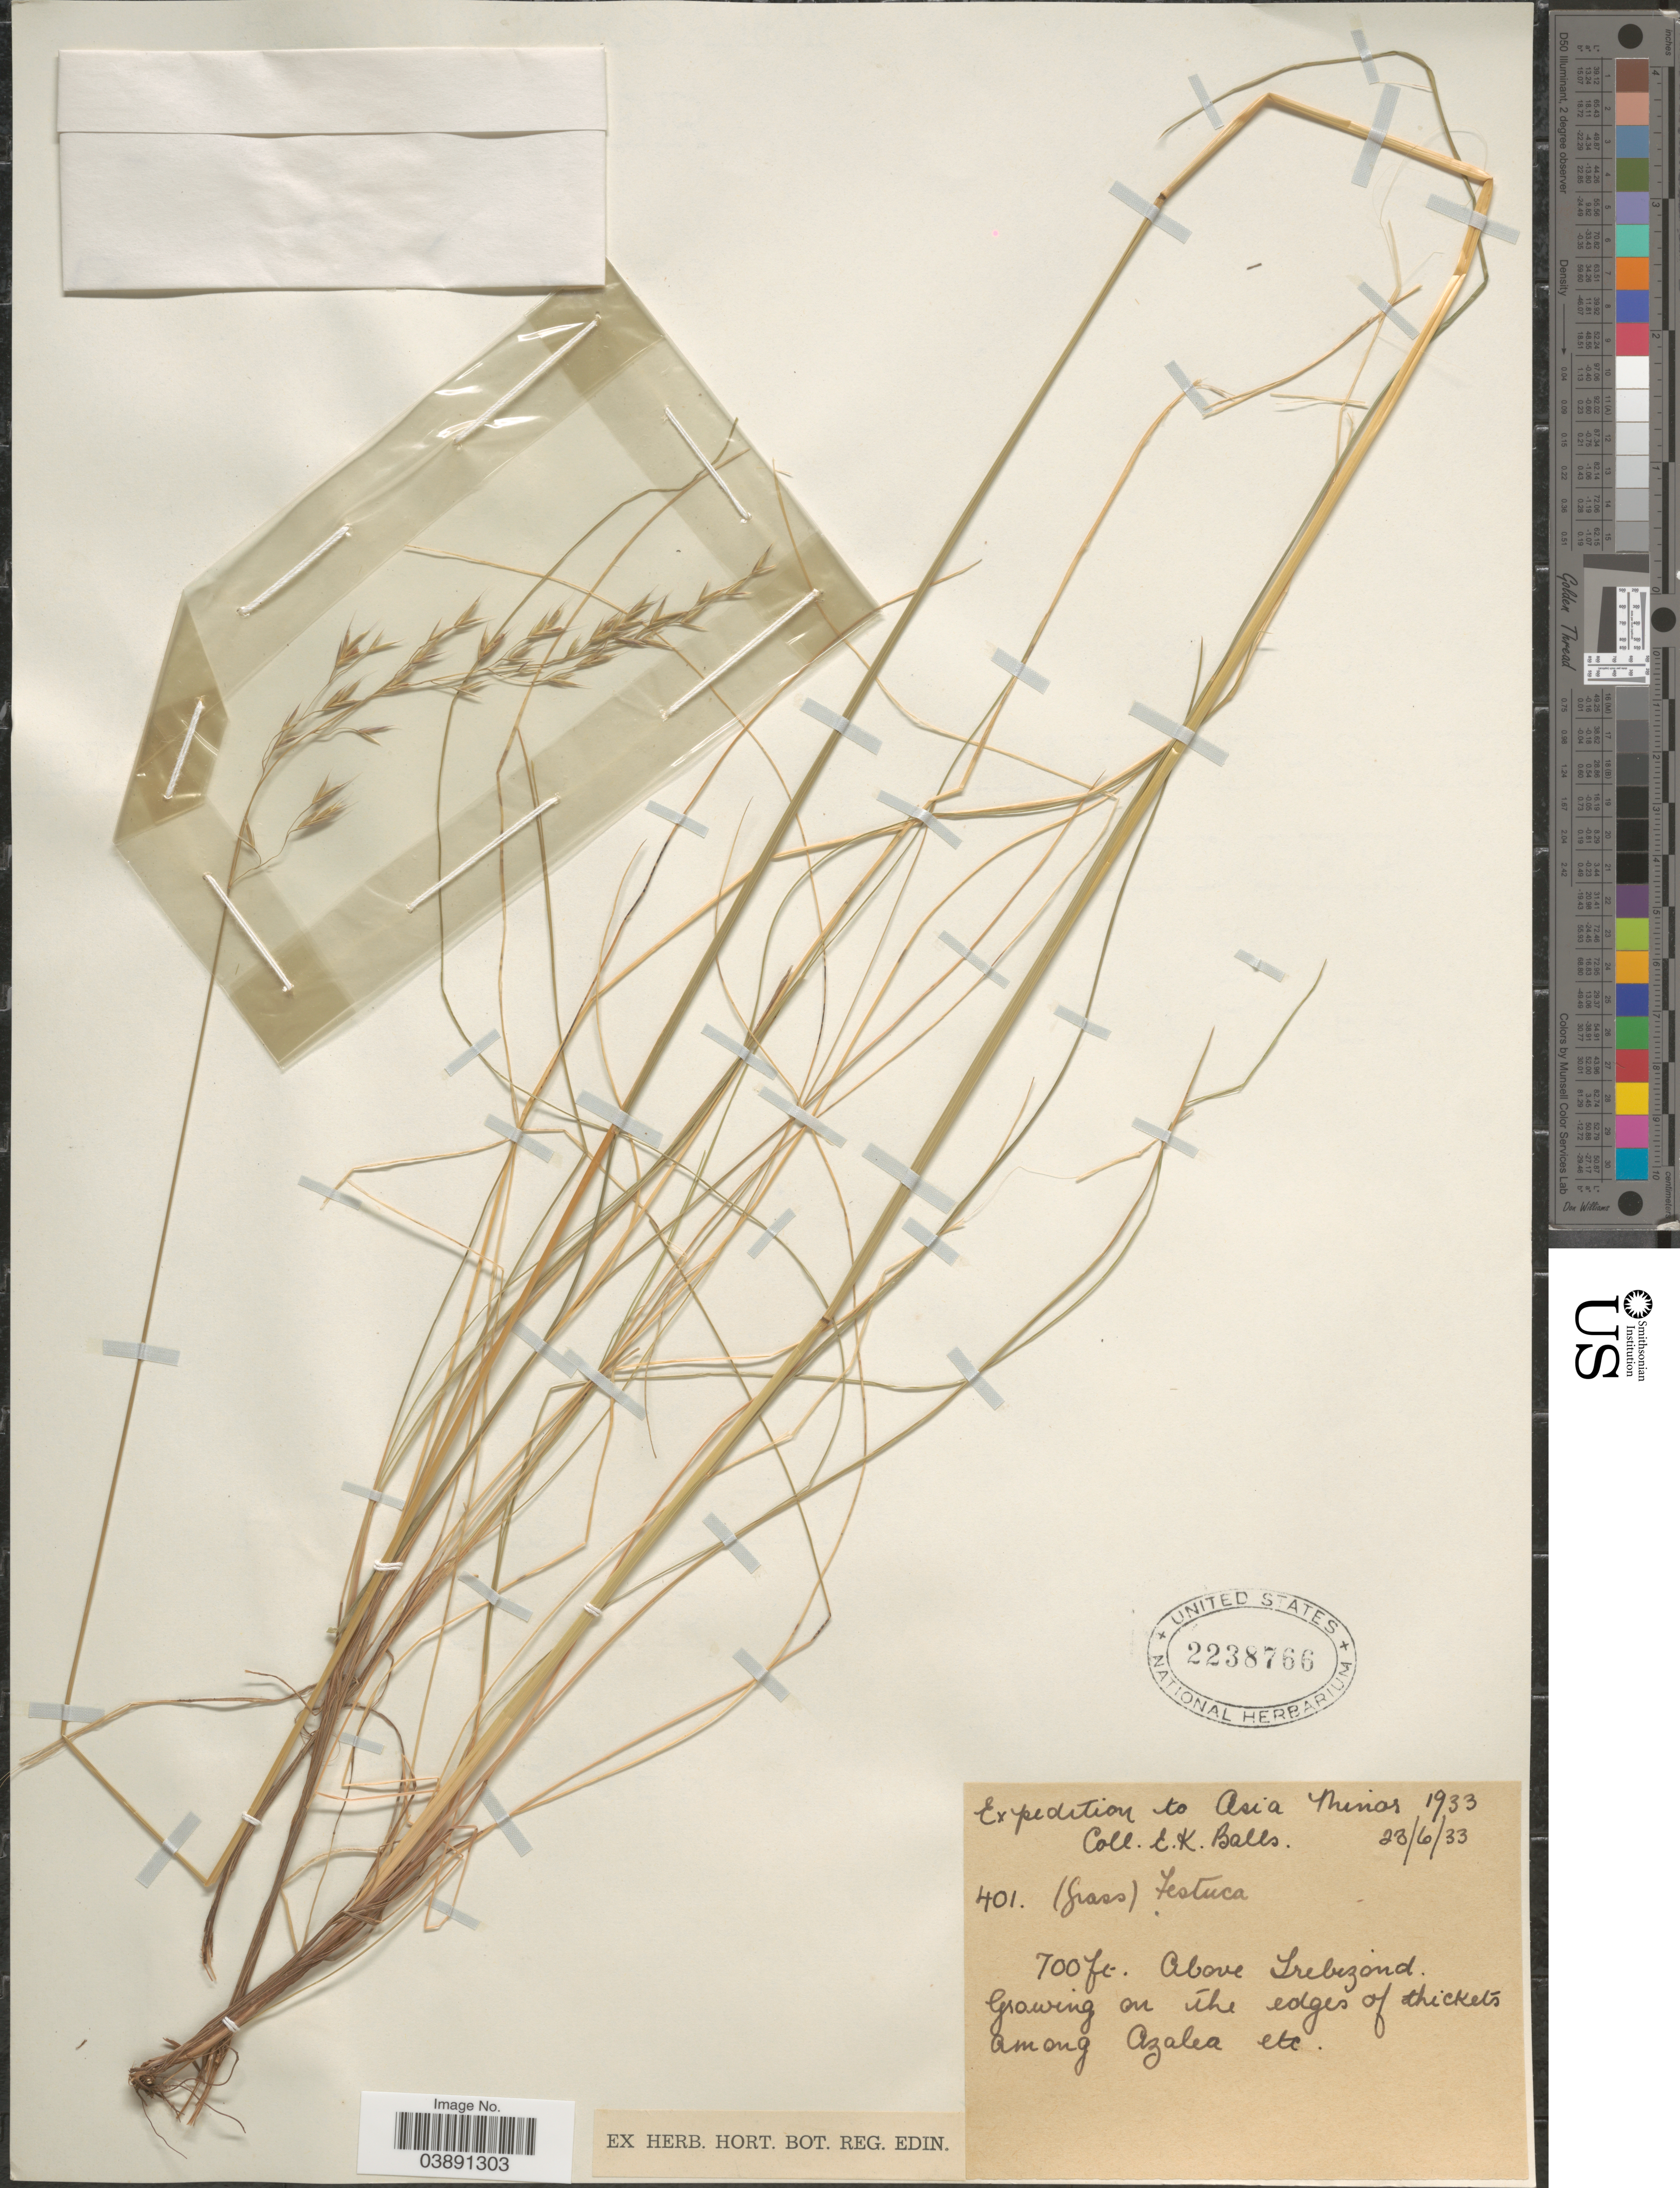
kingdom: Plantae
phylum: Tracheophyta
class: Liliopsida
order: Poales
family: Poaceae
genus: Festuca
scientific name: Festuca sp.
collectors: E. K. Balls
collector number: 401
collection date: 1933-06-23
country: Turkey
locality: Asia Minor. Above Trebizond.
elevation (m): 213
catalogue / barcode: US 2238766